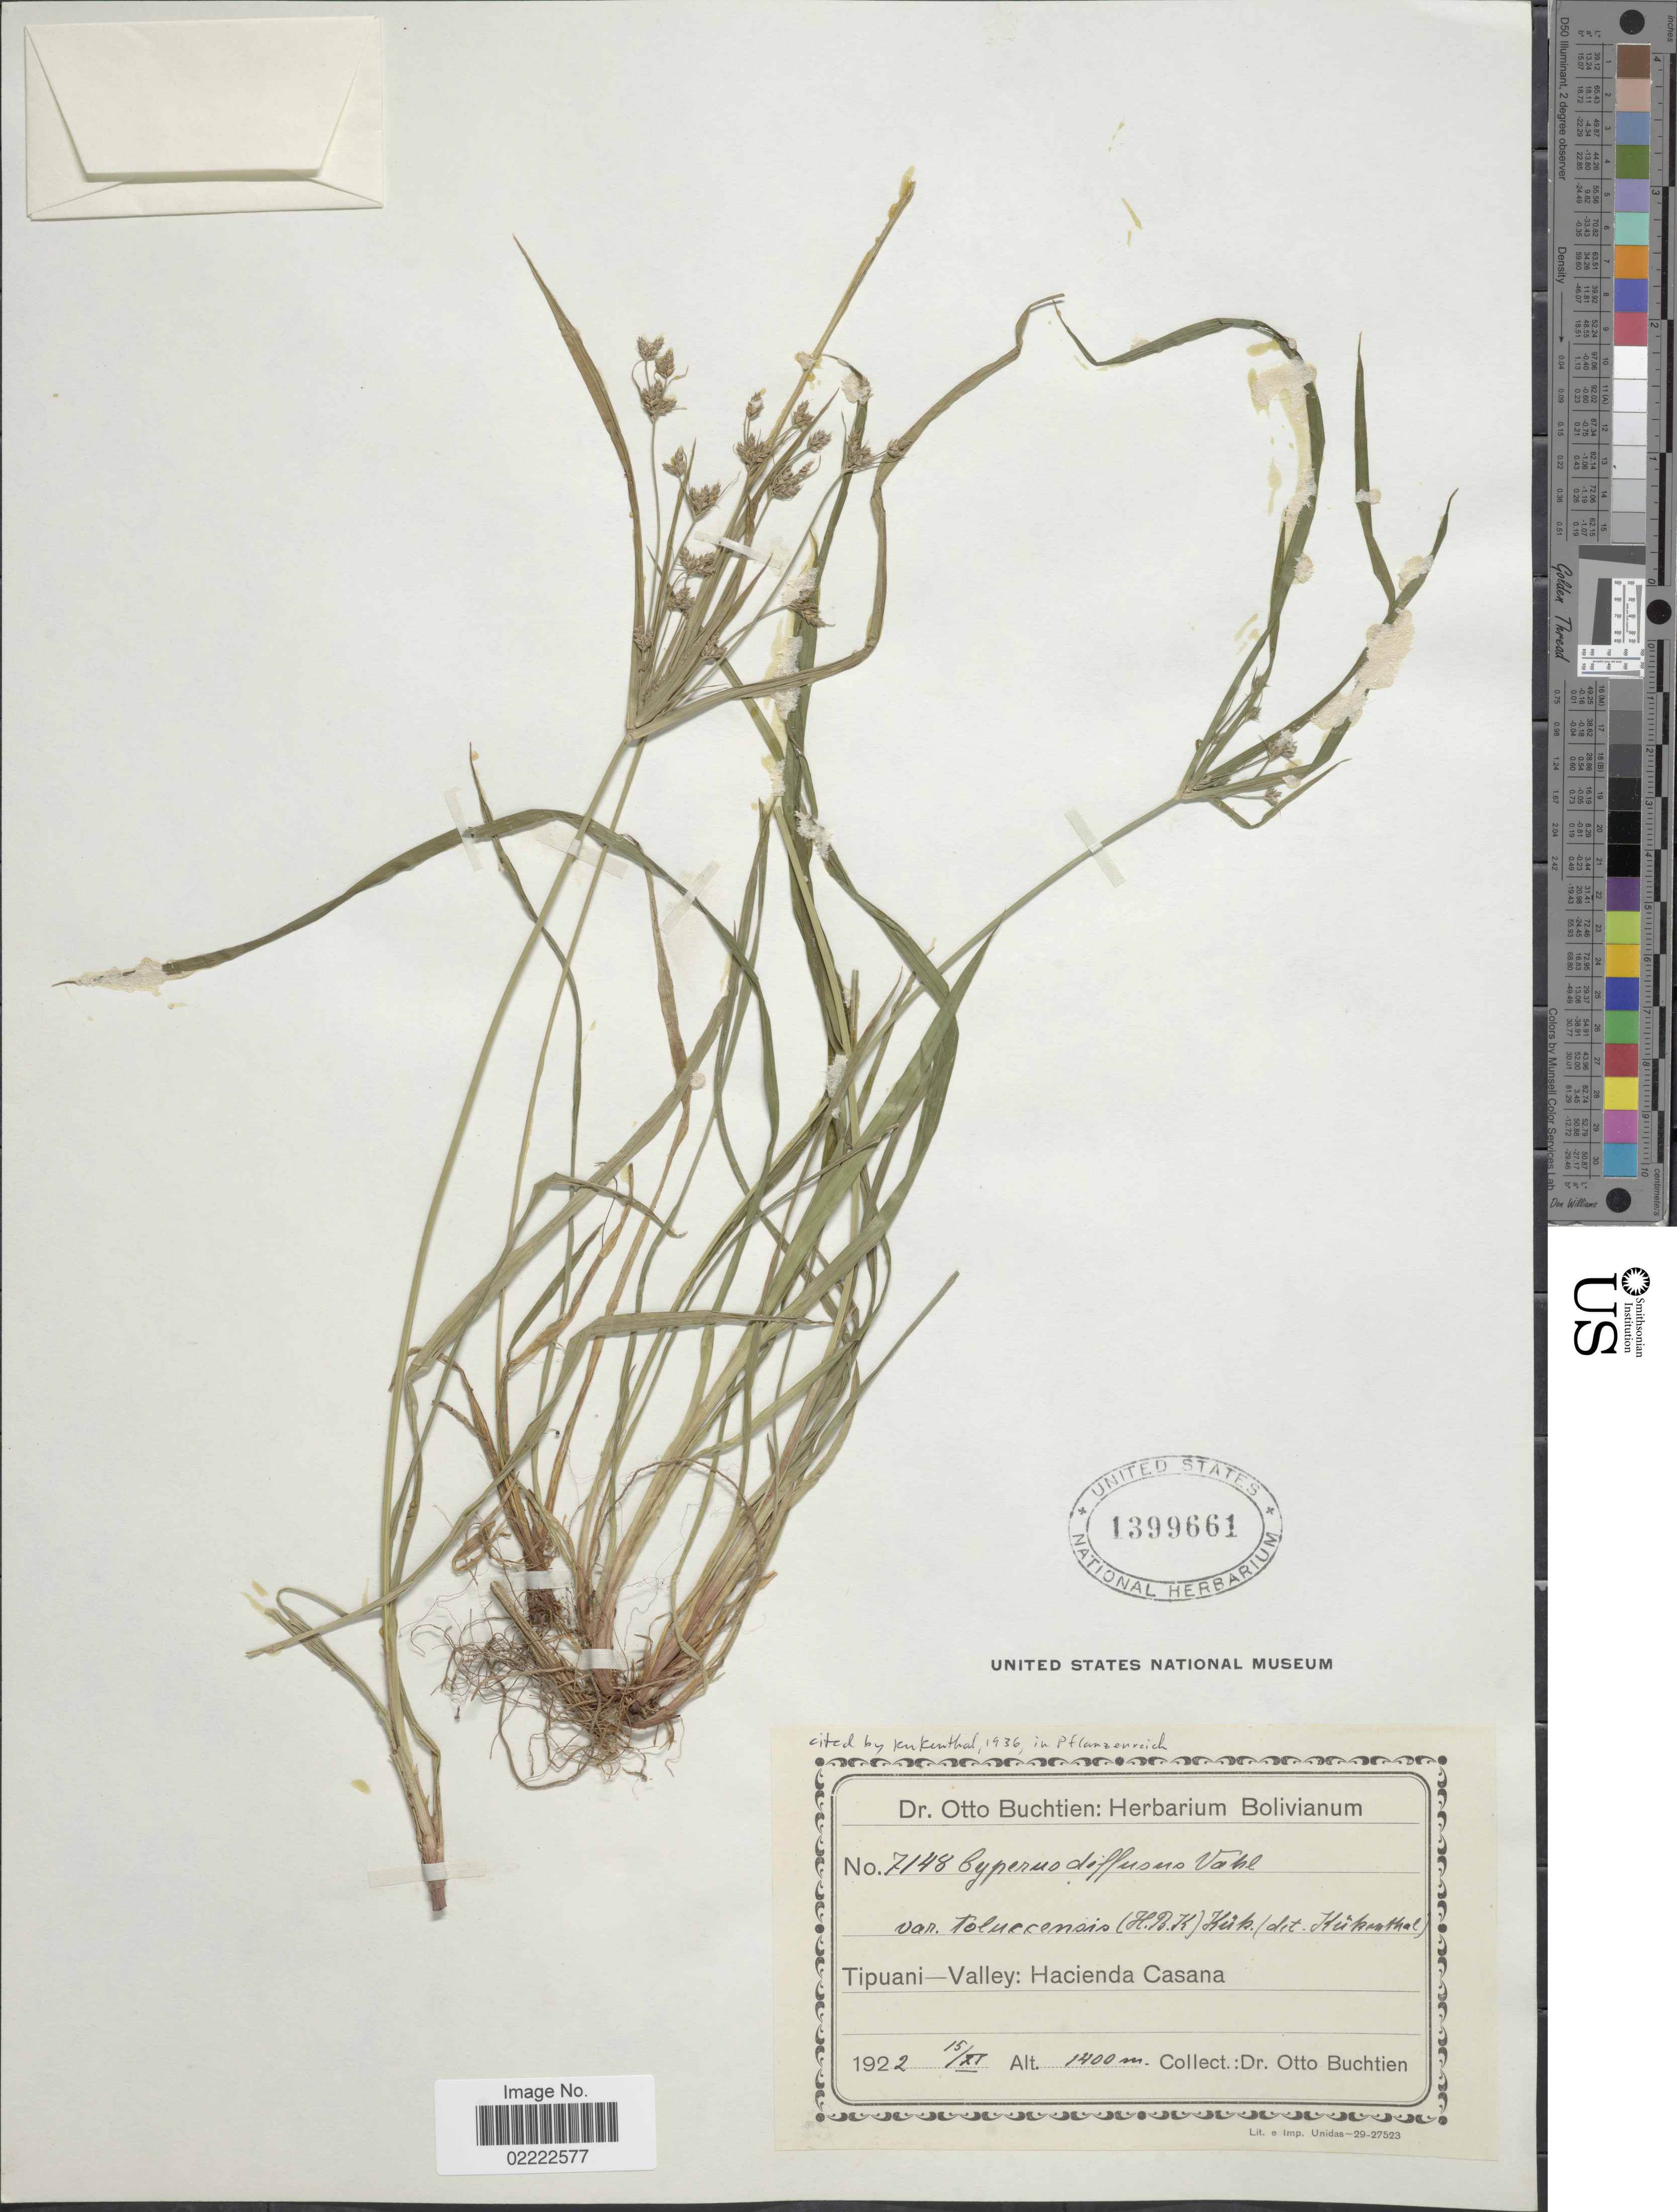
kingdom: Plantae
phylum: Tracheophyta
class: Liliopsida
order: Poales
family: Cyperaceae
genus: Cyperus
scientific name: Cyperus laxus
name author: Lam.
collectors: O. Buchtien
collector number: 7148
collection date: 1922-11-15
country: Bolivia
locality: Tipuani-Valley: Hacienda Casana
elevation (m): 1400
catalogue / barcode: US 1399661